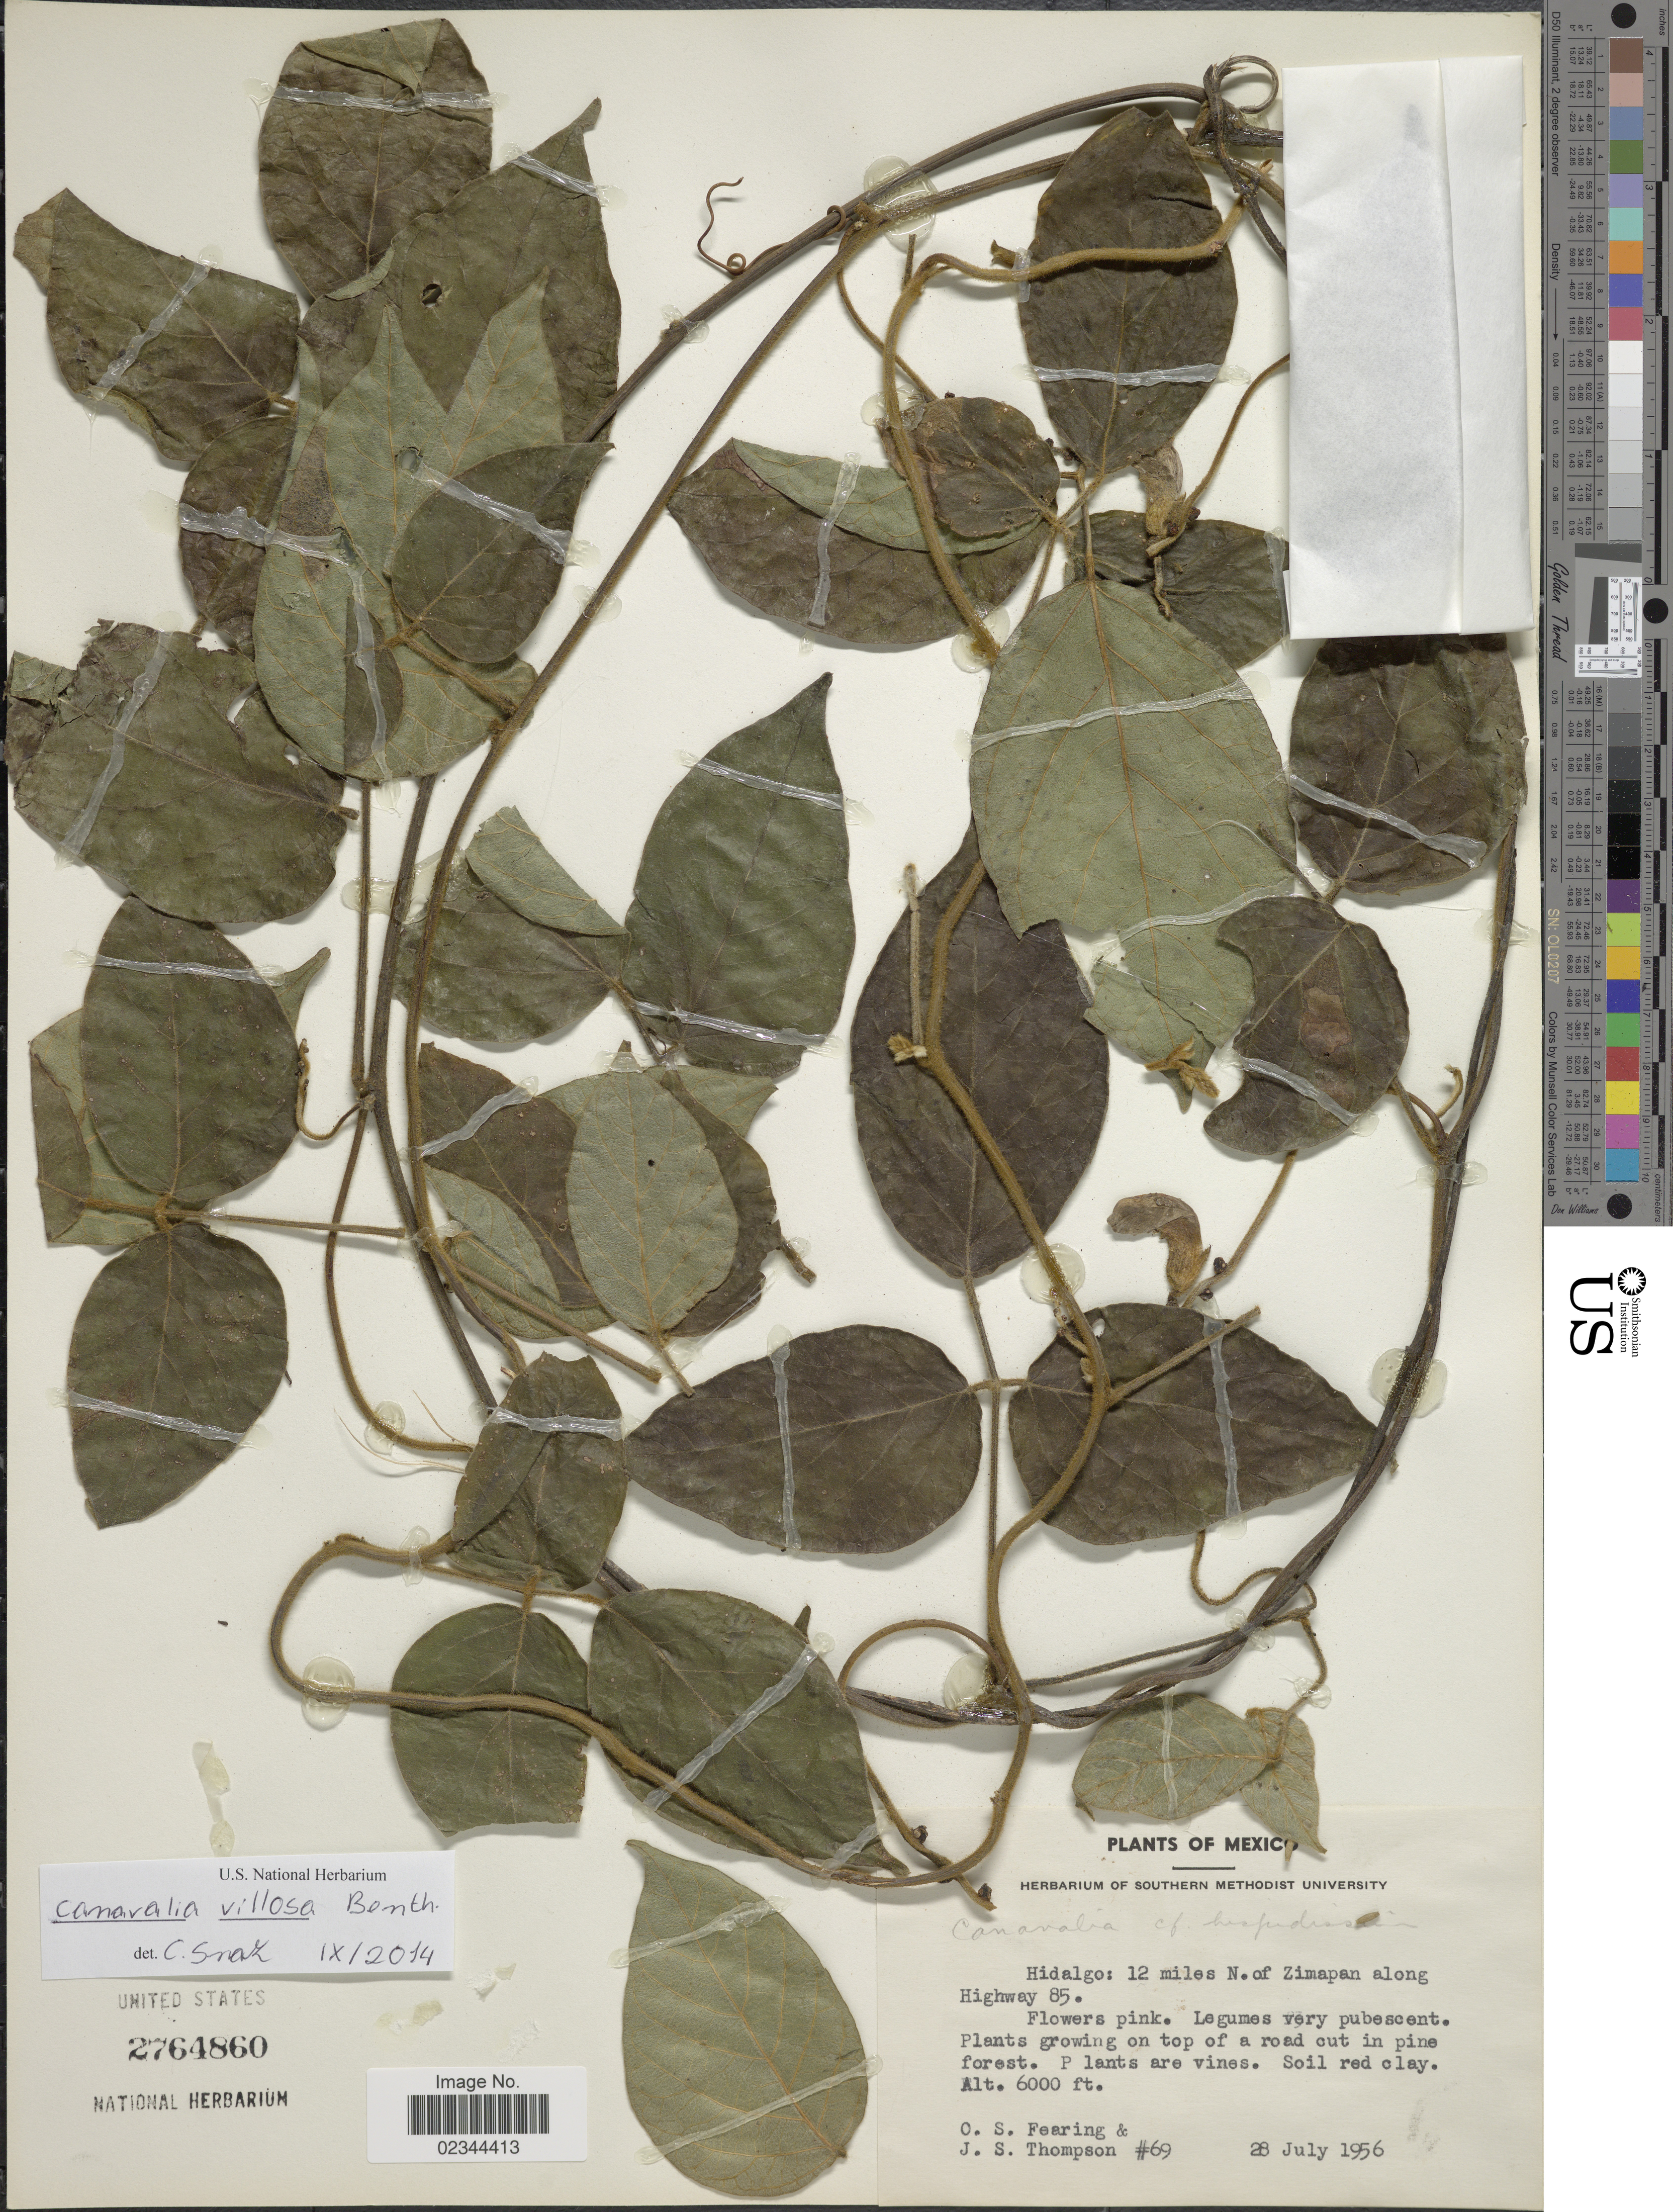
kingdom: Plantae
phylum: Tracheophyta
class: Magnoliopsida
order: Fabales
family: Fabaceae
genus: Canavalia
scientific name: Canavalia villosa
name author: Benth.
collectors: O. S. Fearing & J. S. Thompson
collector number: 69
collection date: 1956-07-28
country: Mexico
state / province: Hidalgo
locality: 12 miles N. of Zimapan along Highway 85, on top of a road cut.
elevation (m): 1829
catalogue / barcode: US 2764860